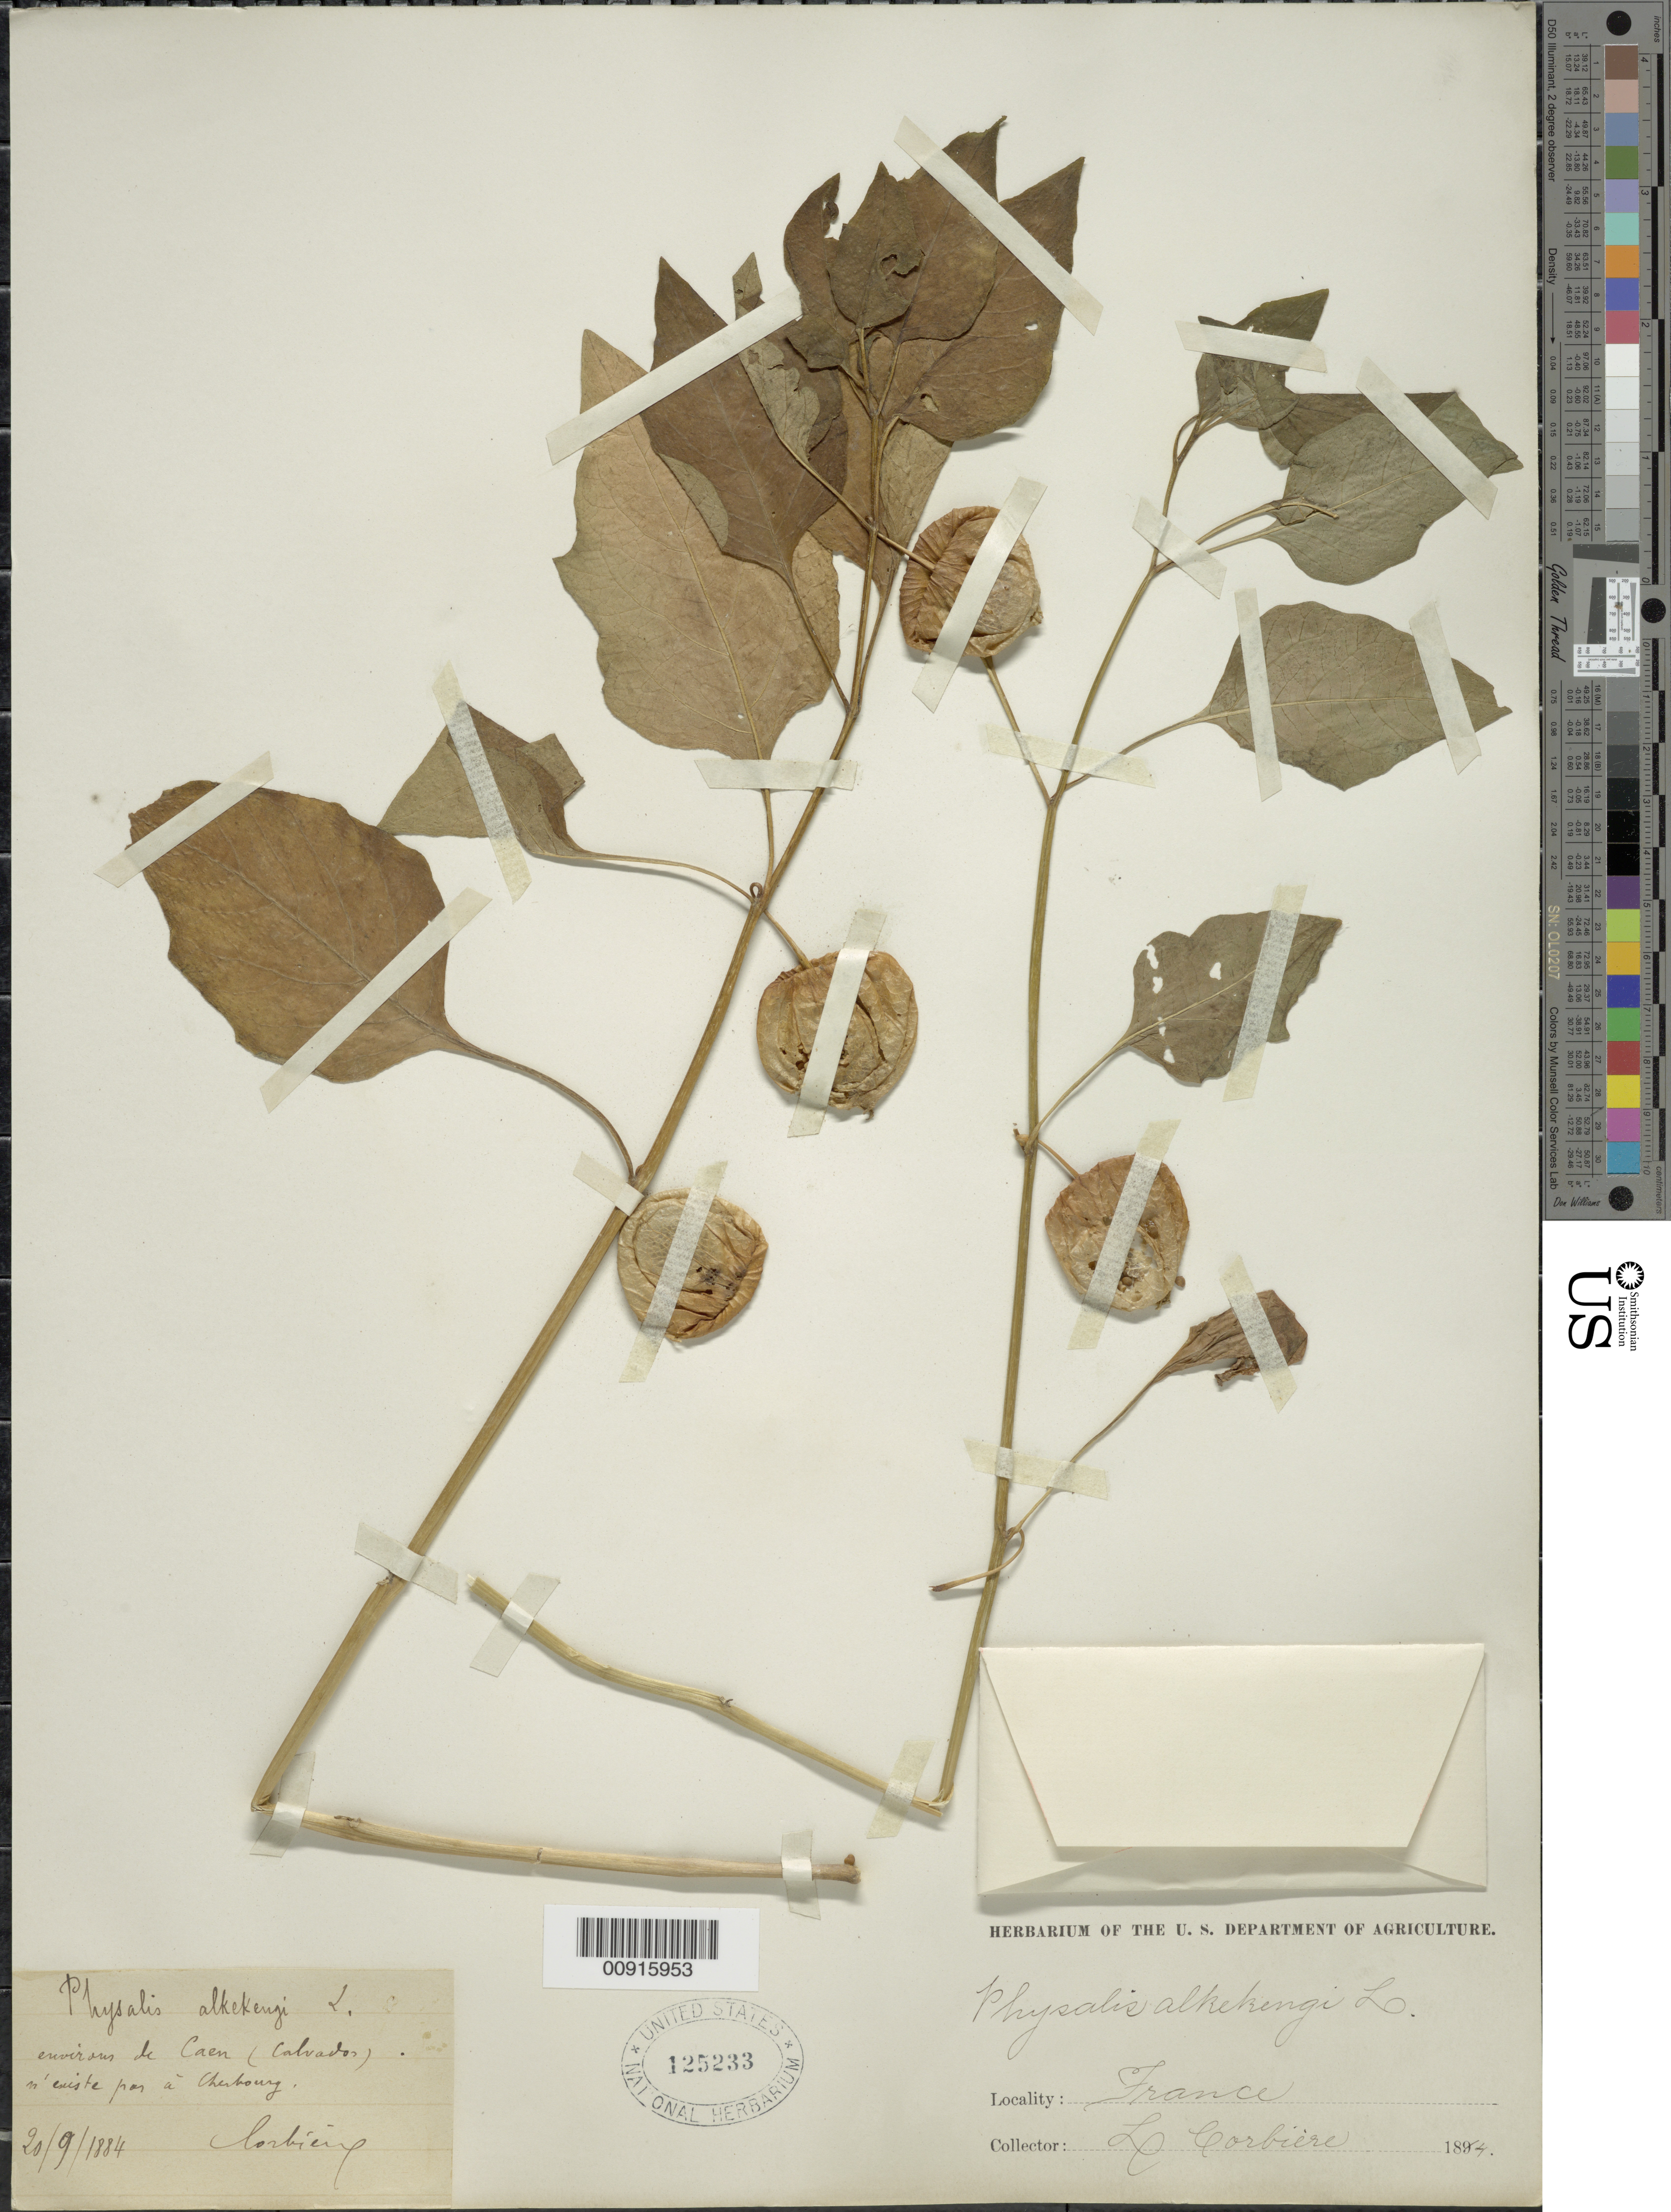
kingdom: Plantae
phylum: Tracheophyta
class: Magnoliopsida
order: Solanales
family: Solanaceae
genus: Physalis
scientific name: Physalis alkekengi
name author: L.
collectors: L. Corbière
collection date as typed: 20 Sep 1884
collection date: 1884-09-20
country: France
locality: environs de Caen n' existe par a Cherbourg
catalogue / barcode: US 125233